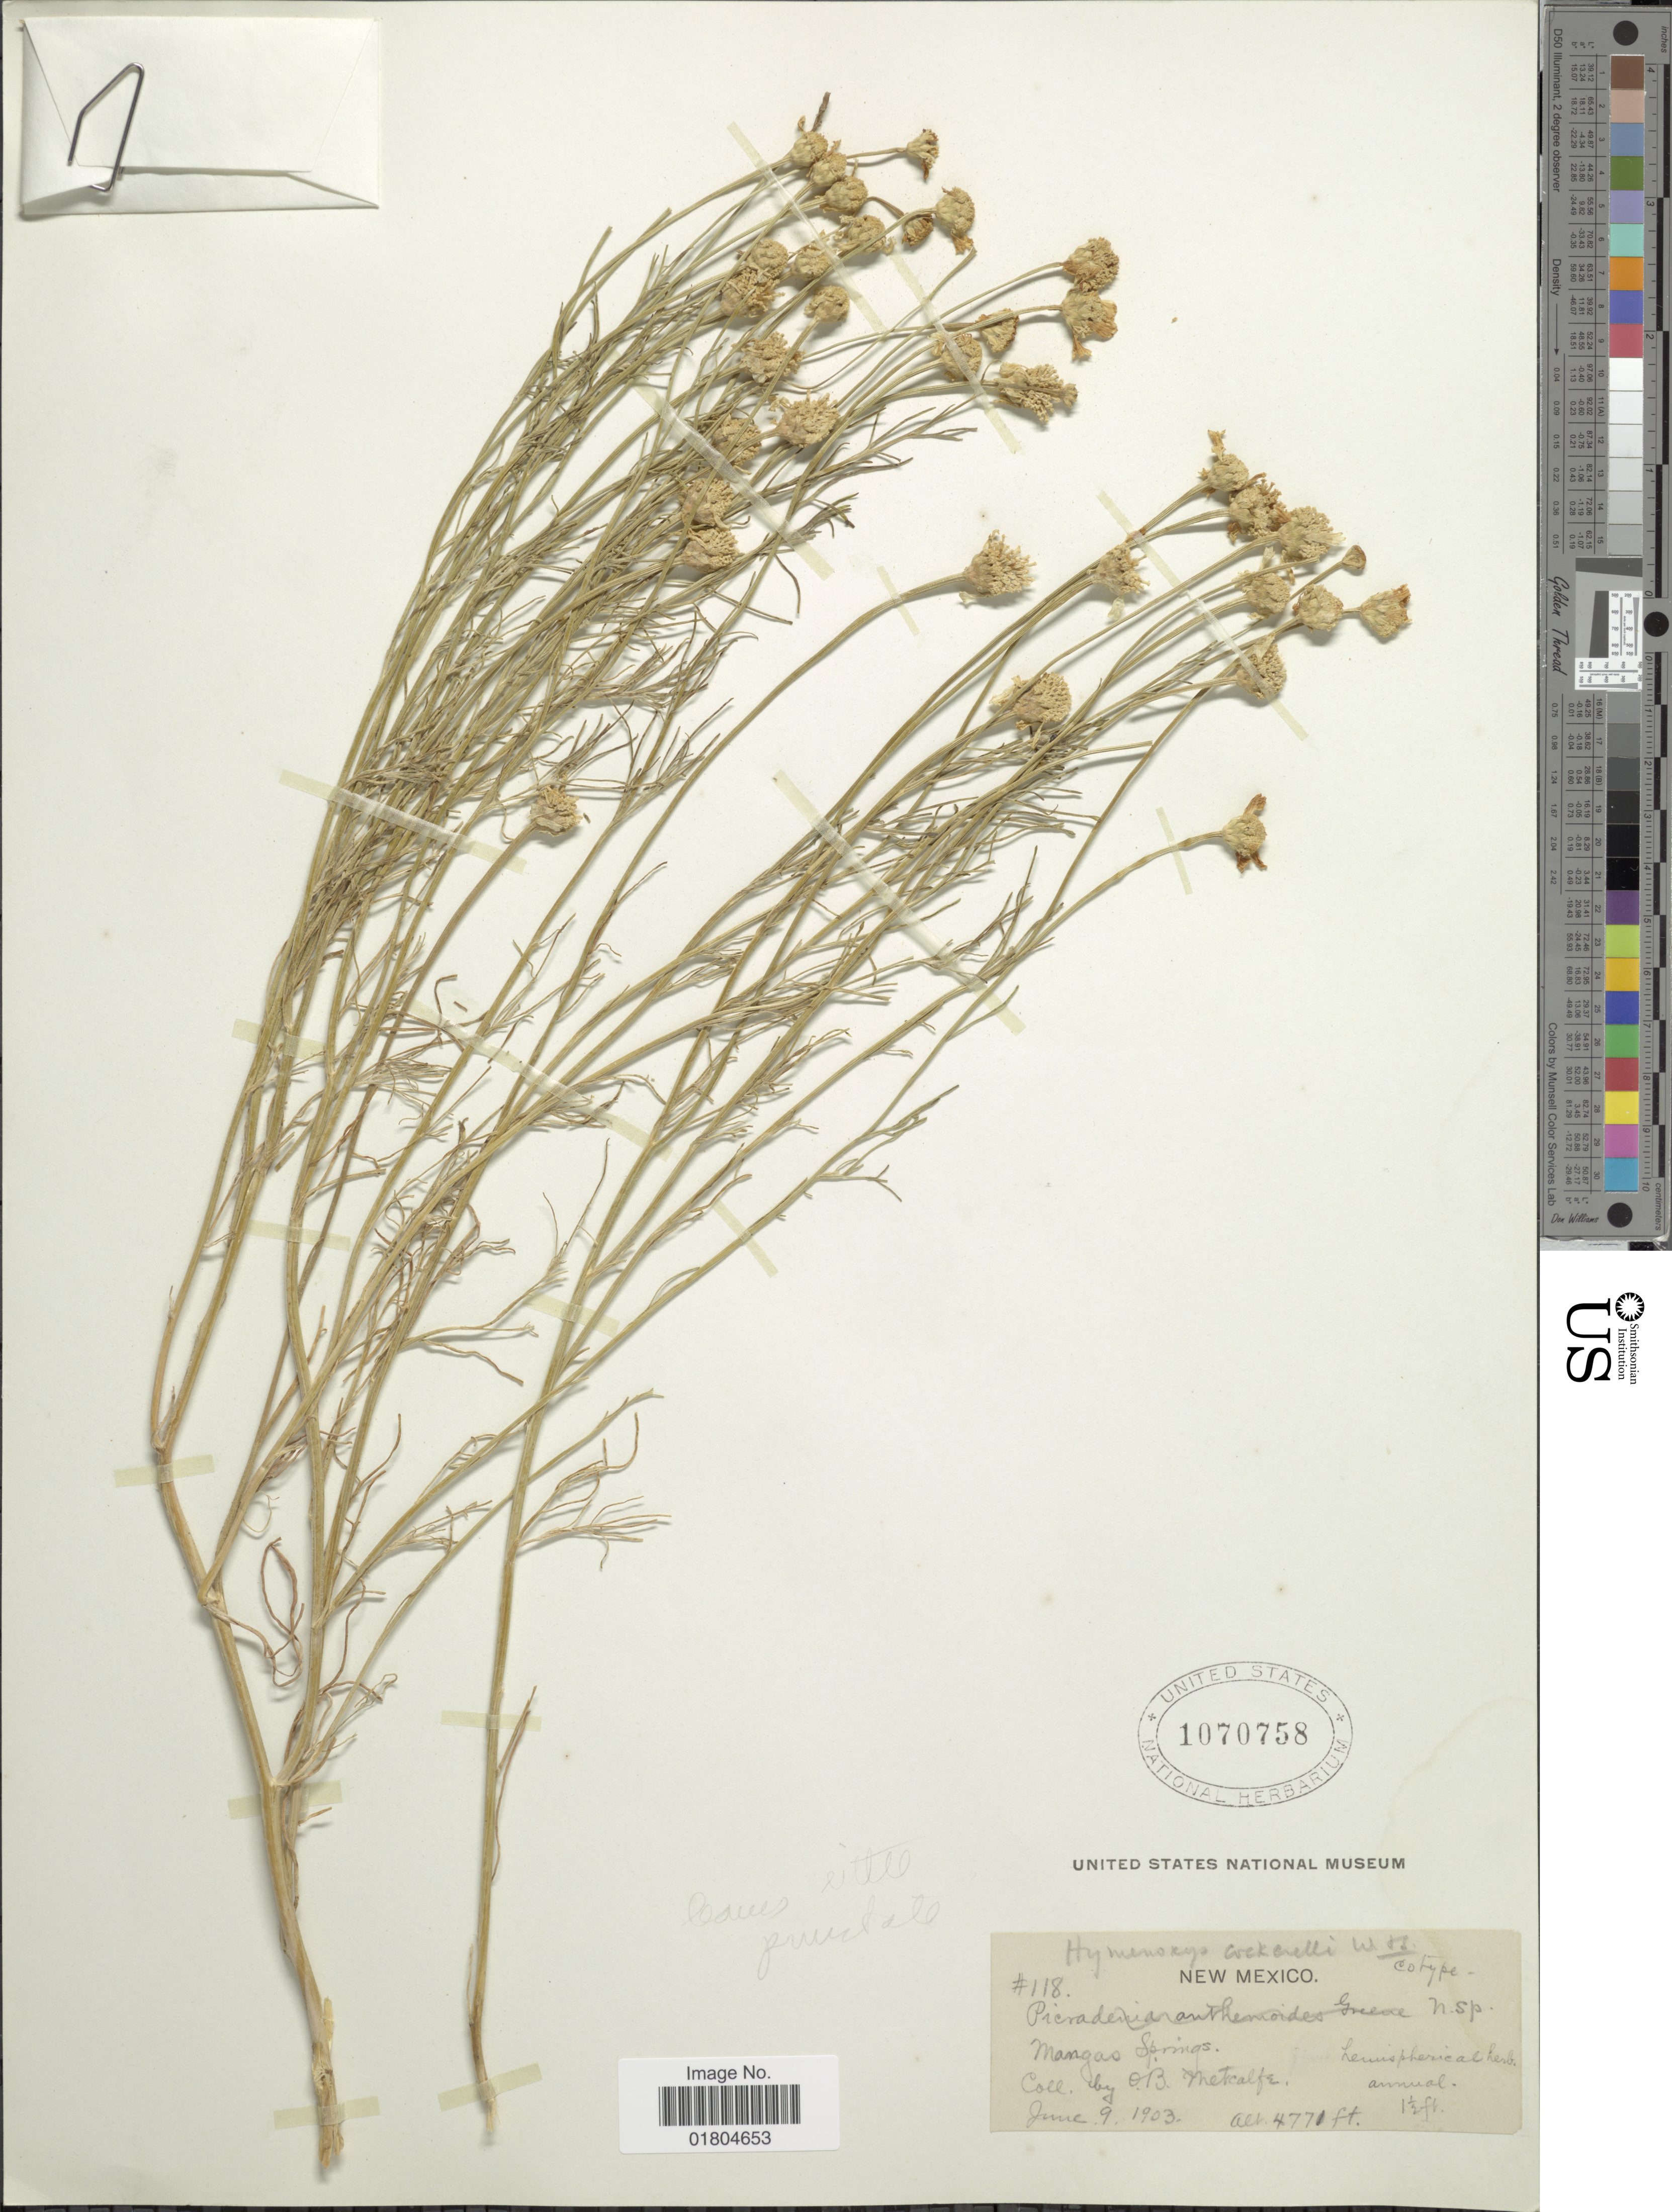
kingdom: Plantae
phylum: Tracheophyta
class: Magnoliopsida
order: Asterales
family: Asteraceae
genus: Hymenoxys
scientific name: Hymenoxys odorata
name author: DC.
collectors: O. B. Metcalfe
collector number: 118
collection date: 1903-06-09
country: United States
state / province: New Mexico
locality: Mangas Springs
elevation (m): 1454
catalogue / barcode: US 1070758